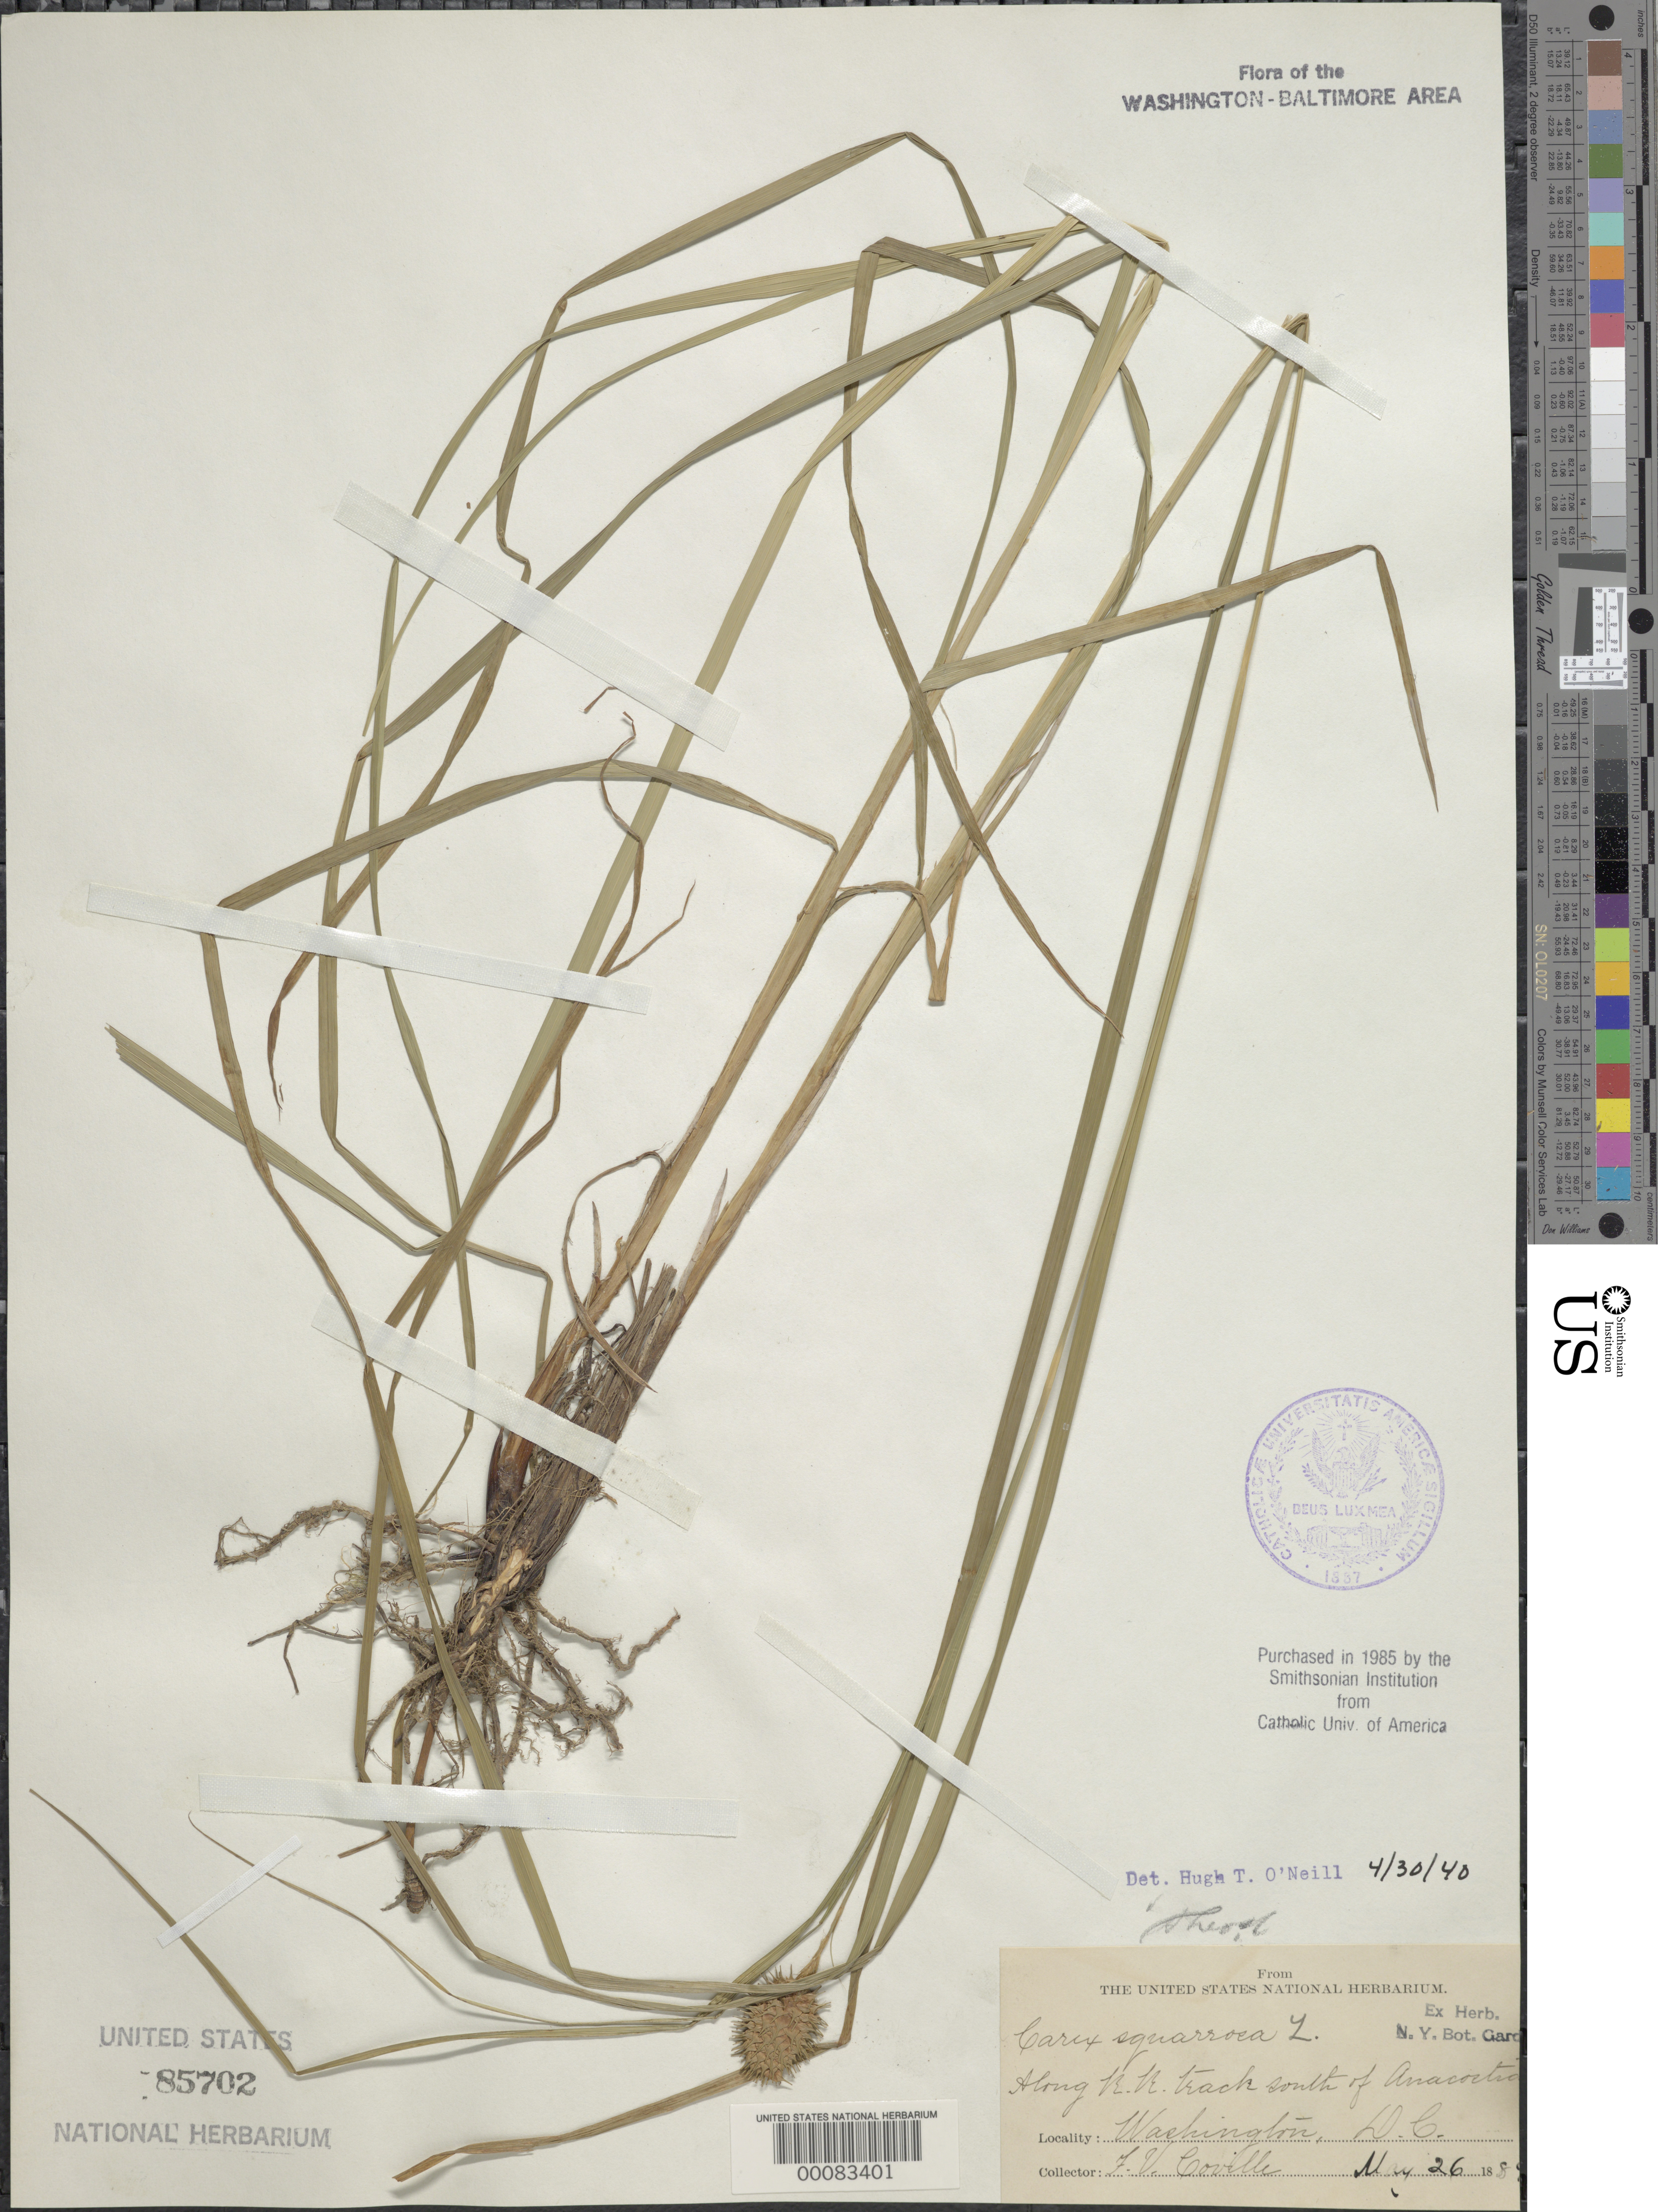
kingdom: Plantae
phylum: Tracheophyta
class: Liliopsida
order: Poales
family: Cyperaceae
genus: Carex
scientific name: Carex squarrosa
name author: L.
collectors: F. V. Coville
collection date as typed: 26 May 1889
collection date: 1889-05-26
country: United States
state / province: District of Columbia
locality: Railroad track south of Anacostia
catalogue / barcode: US 85702